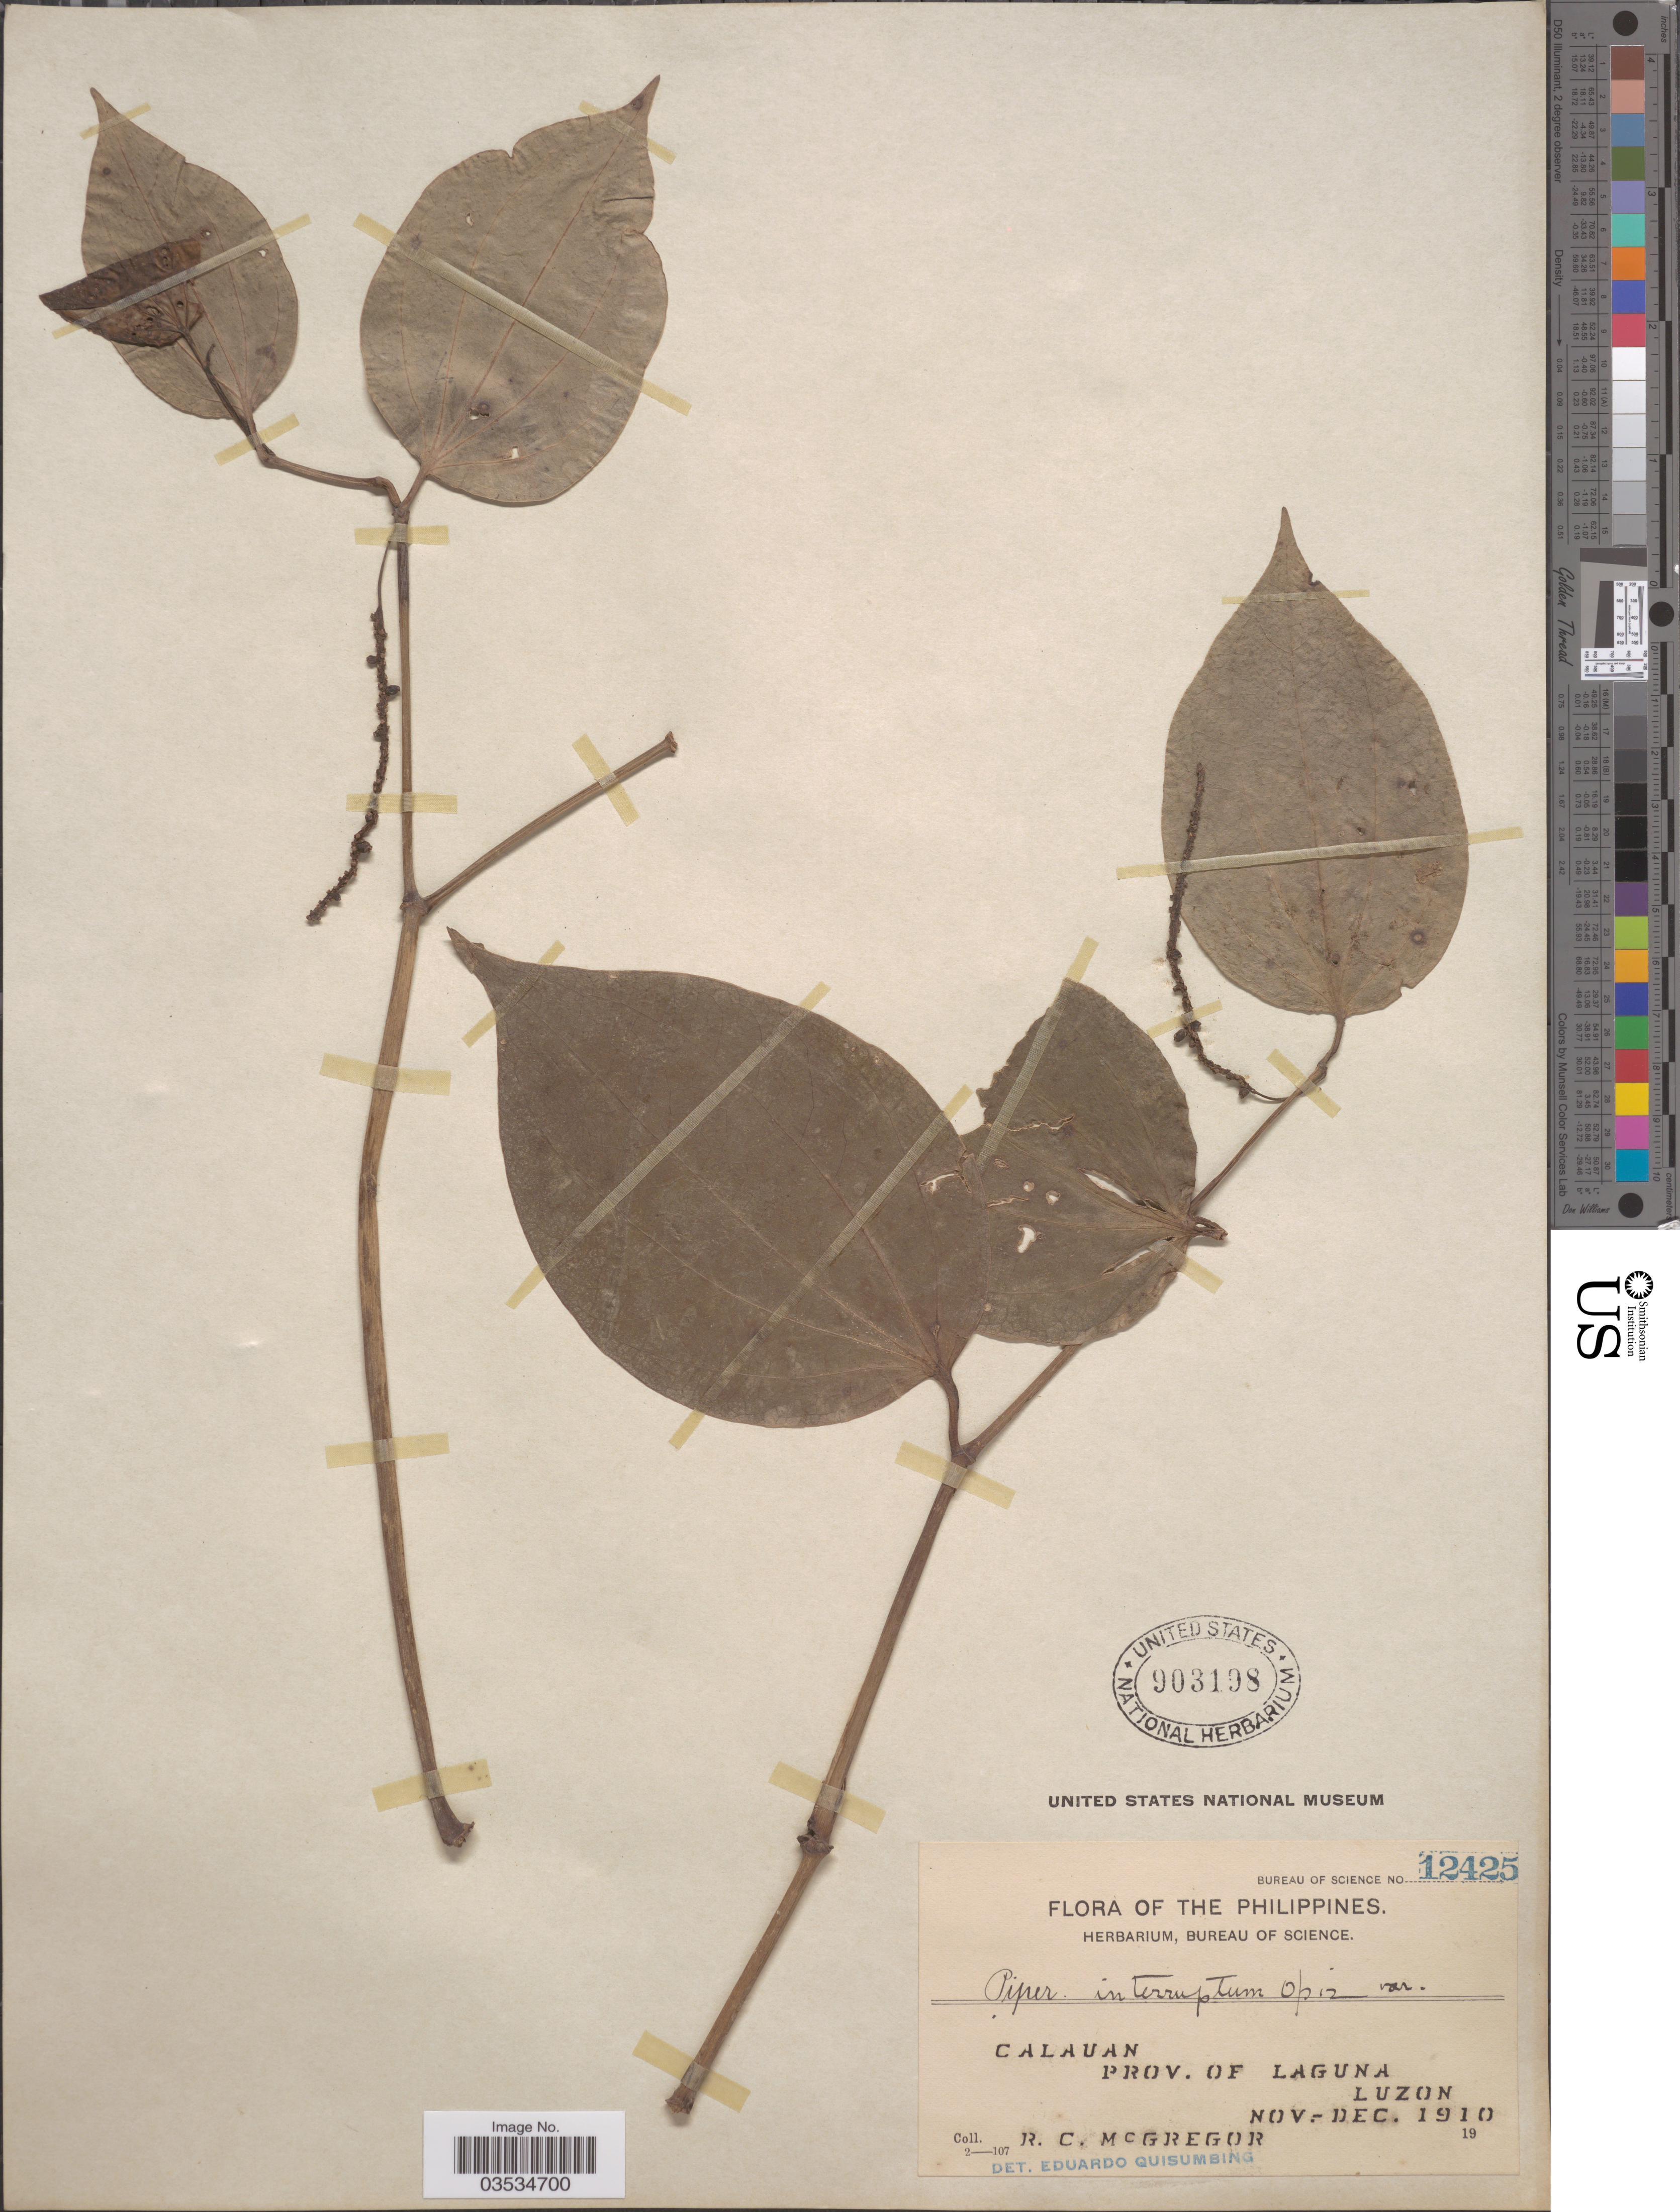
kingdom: Plantae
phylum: Tracheophyta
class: Magnoliopsida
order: Piperales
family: Piperaceae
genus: Piper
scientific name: Piper interruptum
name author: Opiz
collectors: R. C. McGregor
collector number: Bureau of Science 12425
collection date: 1910-11/1910-12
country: Philippines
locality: Calauan. Prov. of Laguna. Luzon.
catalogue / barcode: US 903198